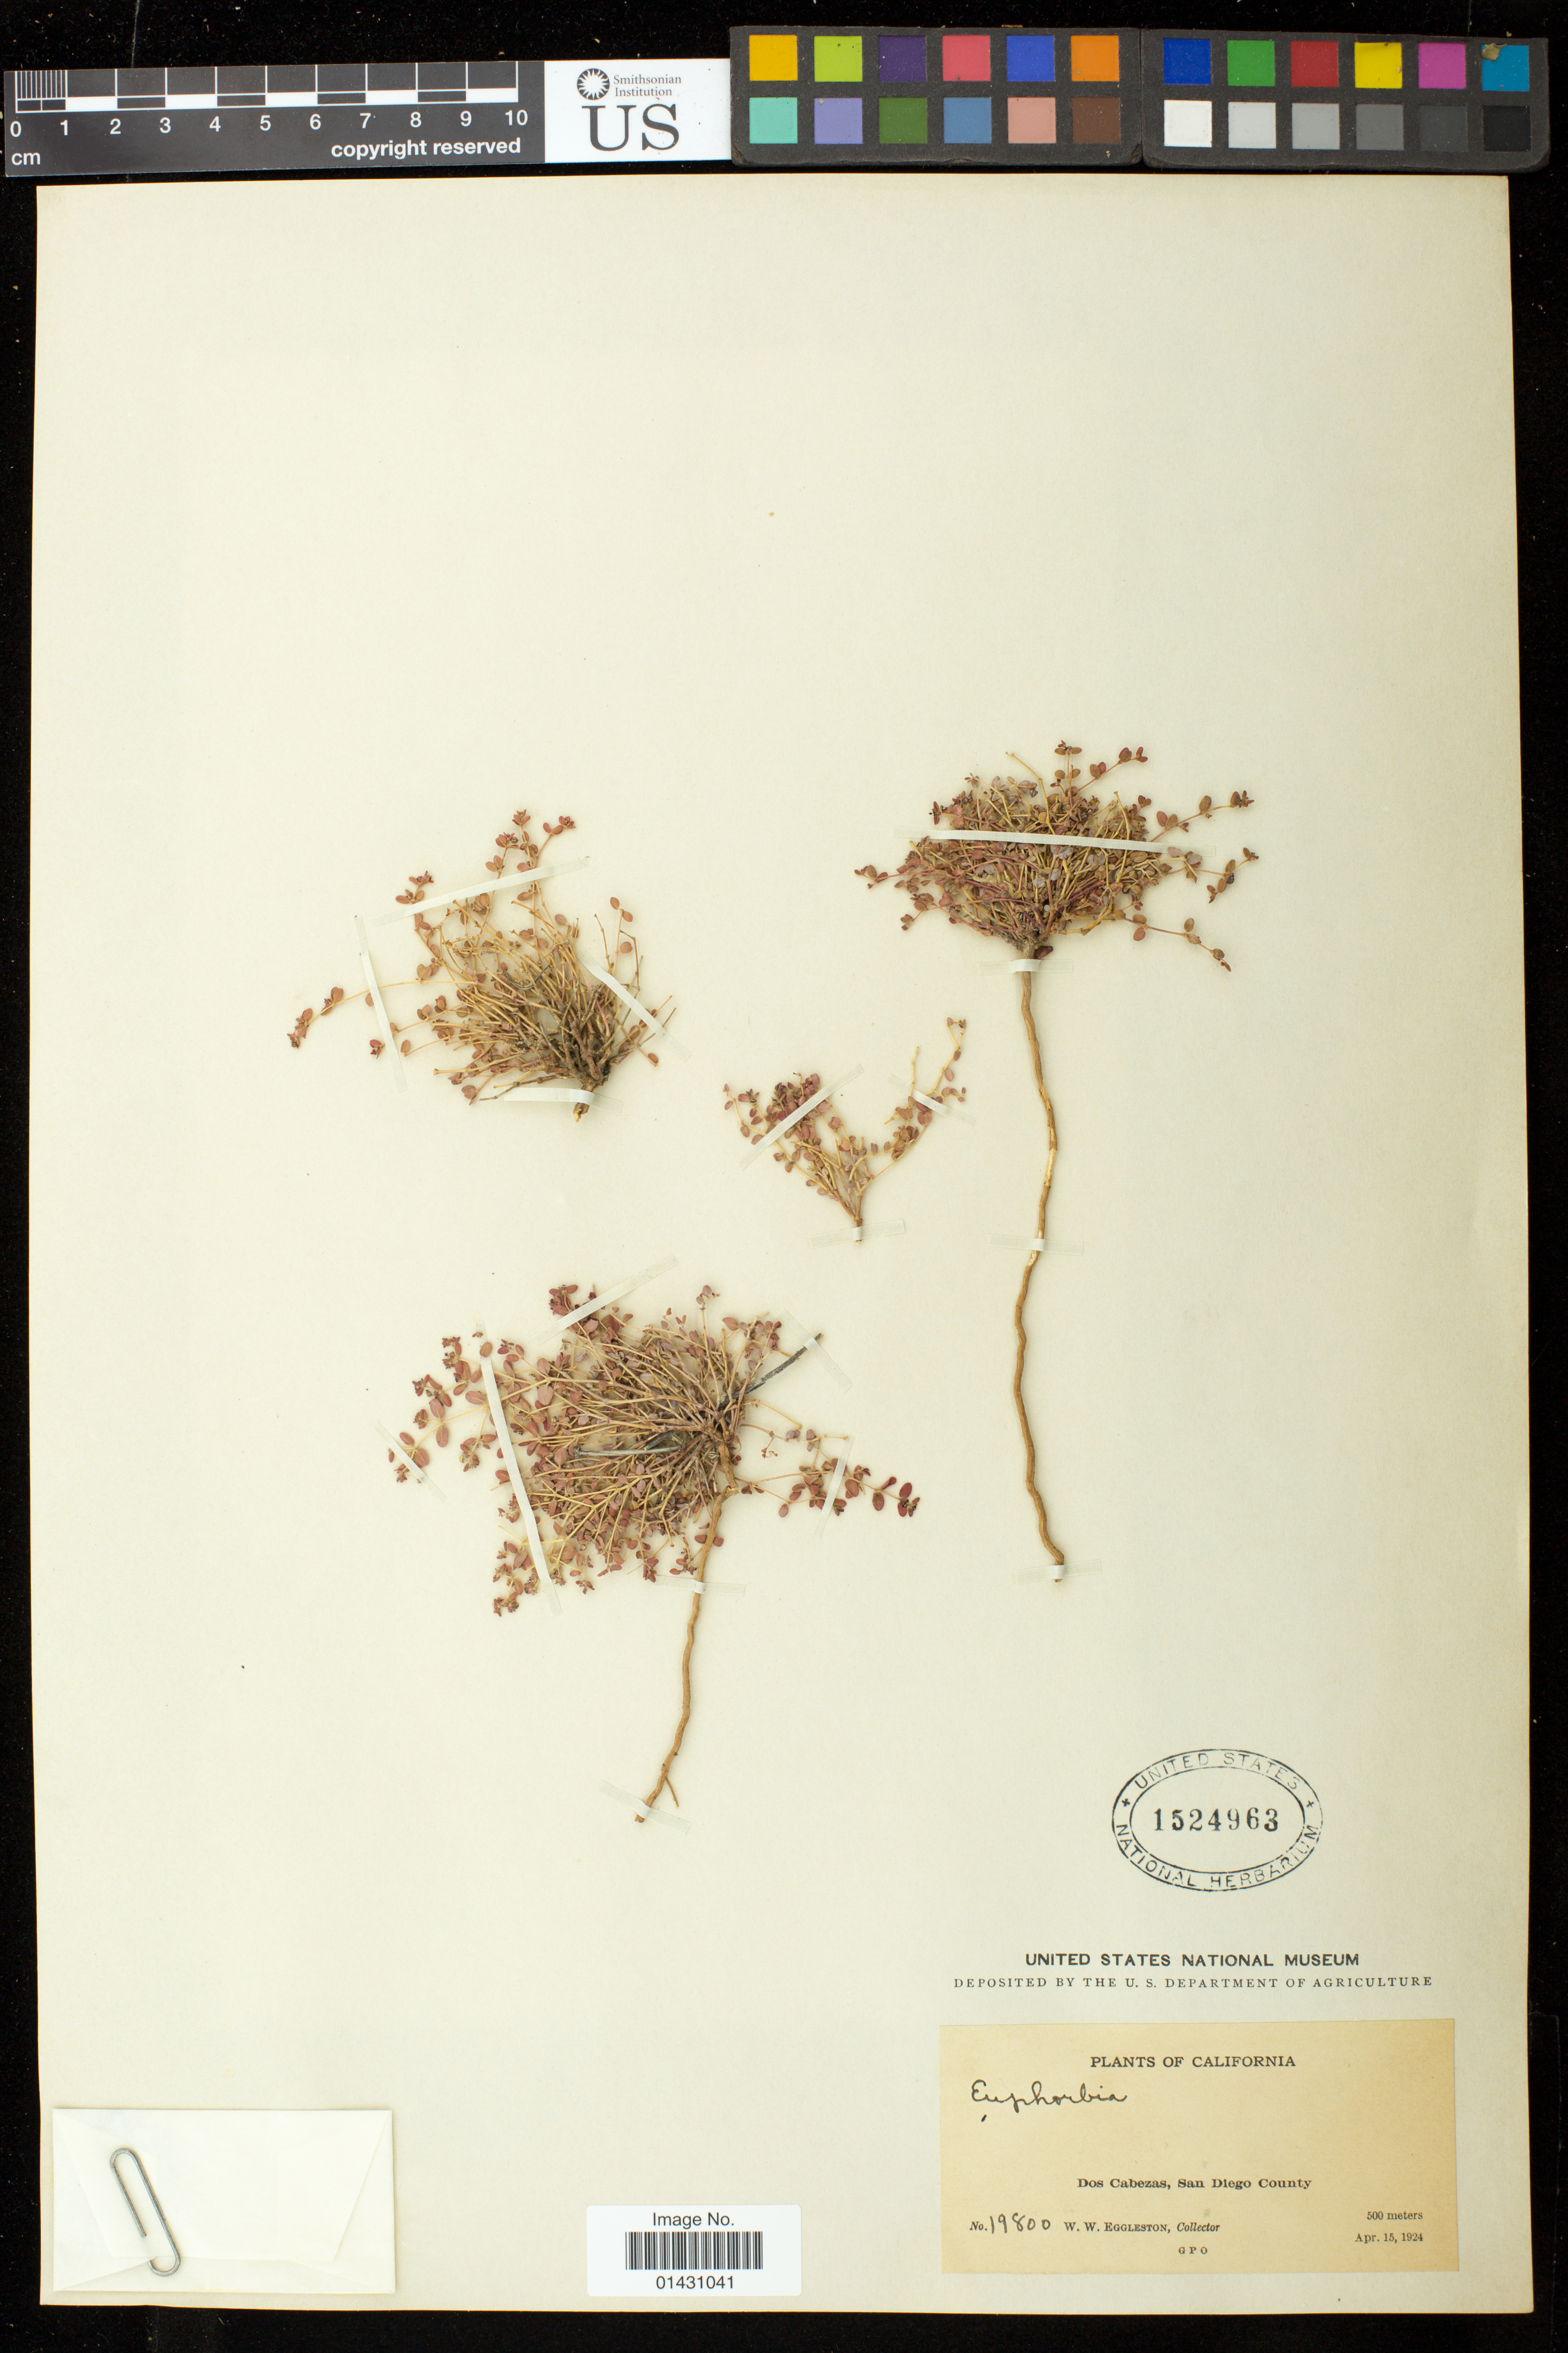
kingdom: Plantae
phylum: Tracheophyta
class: Magnoliopsida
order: Malpighiales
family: Euphorbiaceae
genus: Euphorbia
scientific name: Euphorbia polycarpa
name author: Benth.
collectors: W. W. Eggleston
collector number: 19800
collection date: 1924-04-15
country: United States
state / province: California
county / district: San Diego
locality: Dos Cabezas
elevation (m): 500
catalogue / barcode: US 1524963